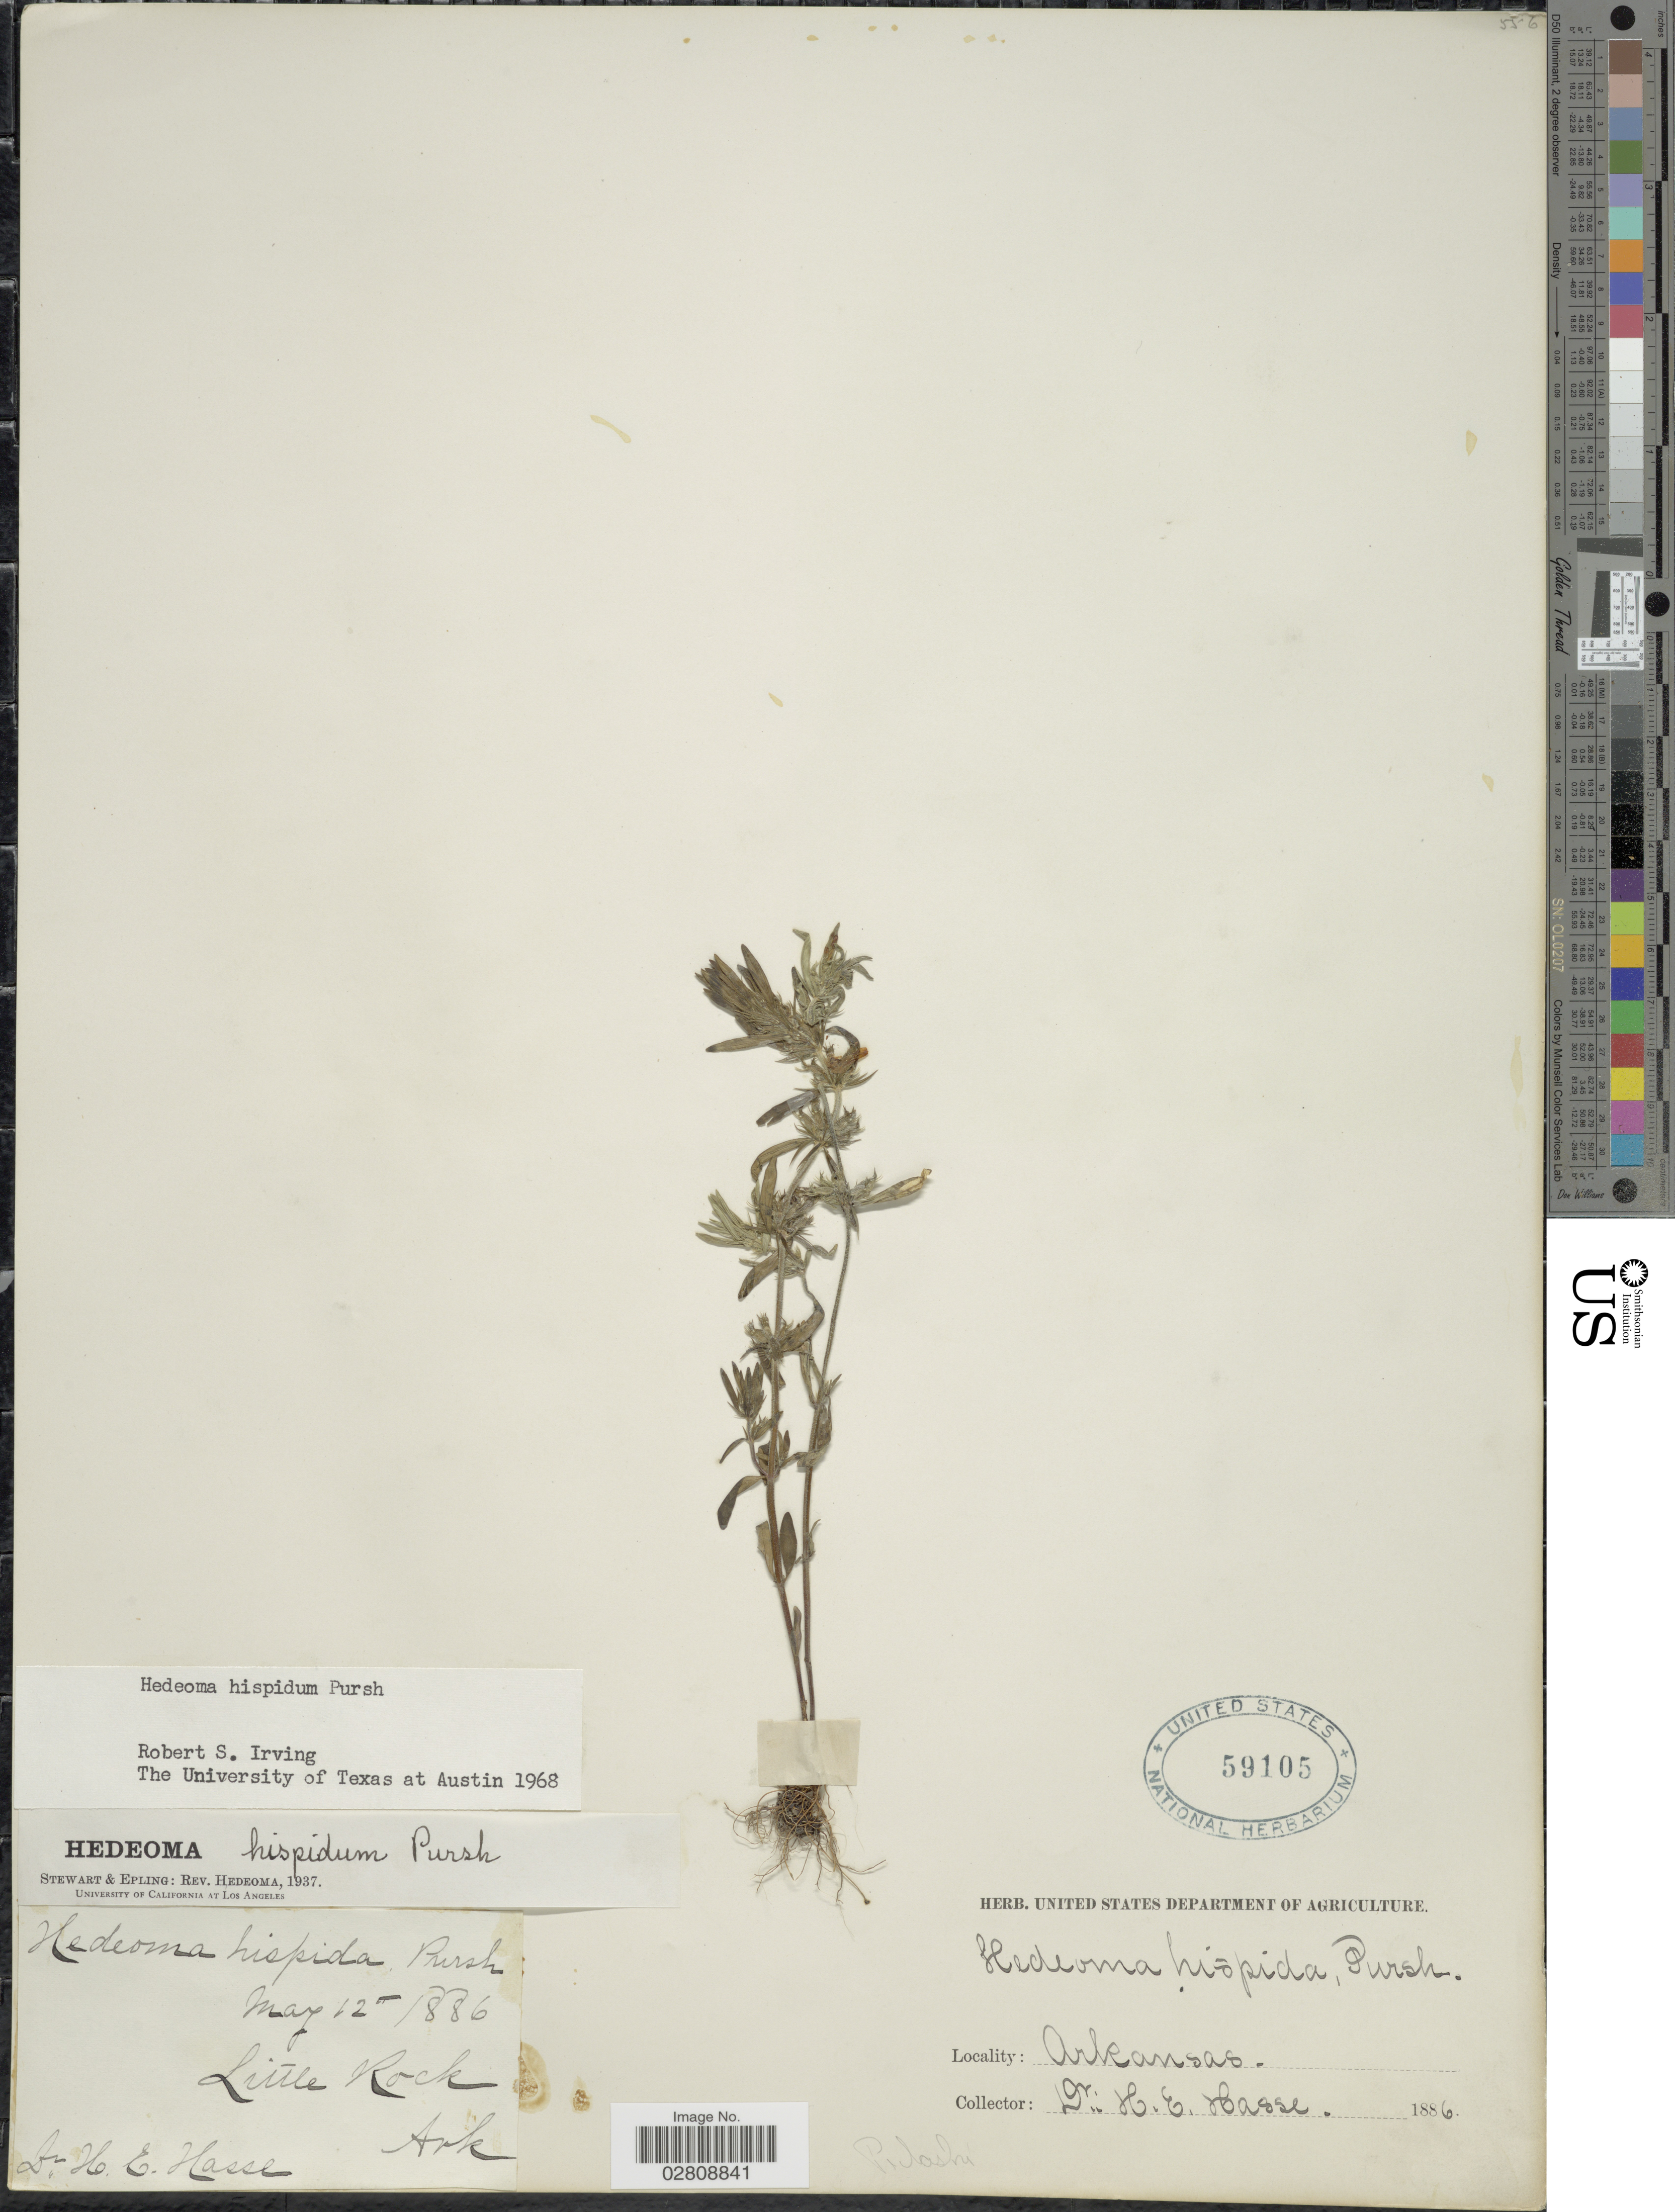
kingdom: Plantae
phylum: Tracheophyta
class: Magnoliopsida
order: Lamiales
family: Lamiaceae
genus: Hedeoma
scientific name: Hedeoma hispida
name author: Pursh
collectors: H. E. Hasse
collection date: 1886-05-12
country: United States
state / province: Arkansas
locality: Little Rock. Pulaski.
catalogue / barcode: US 59105